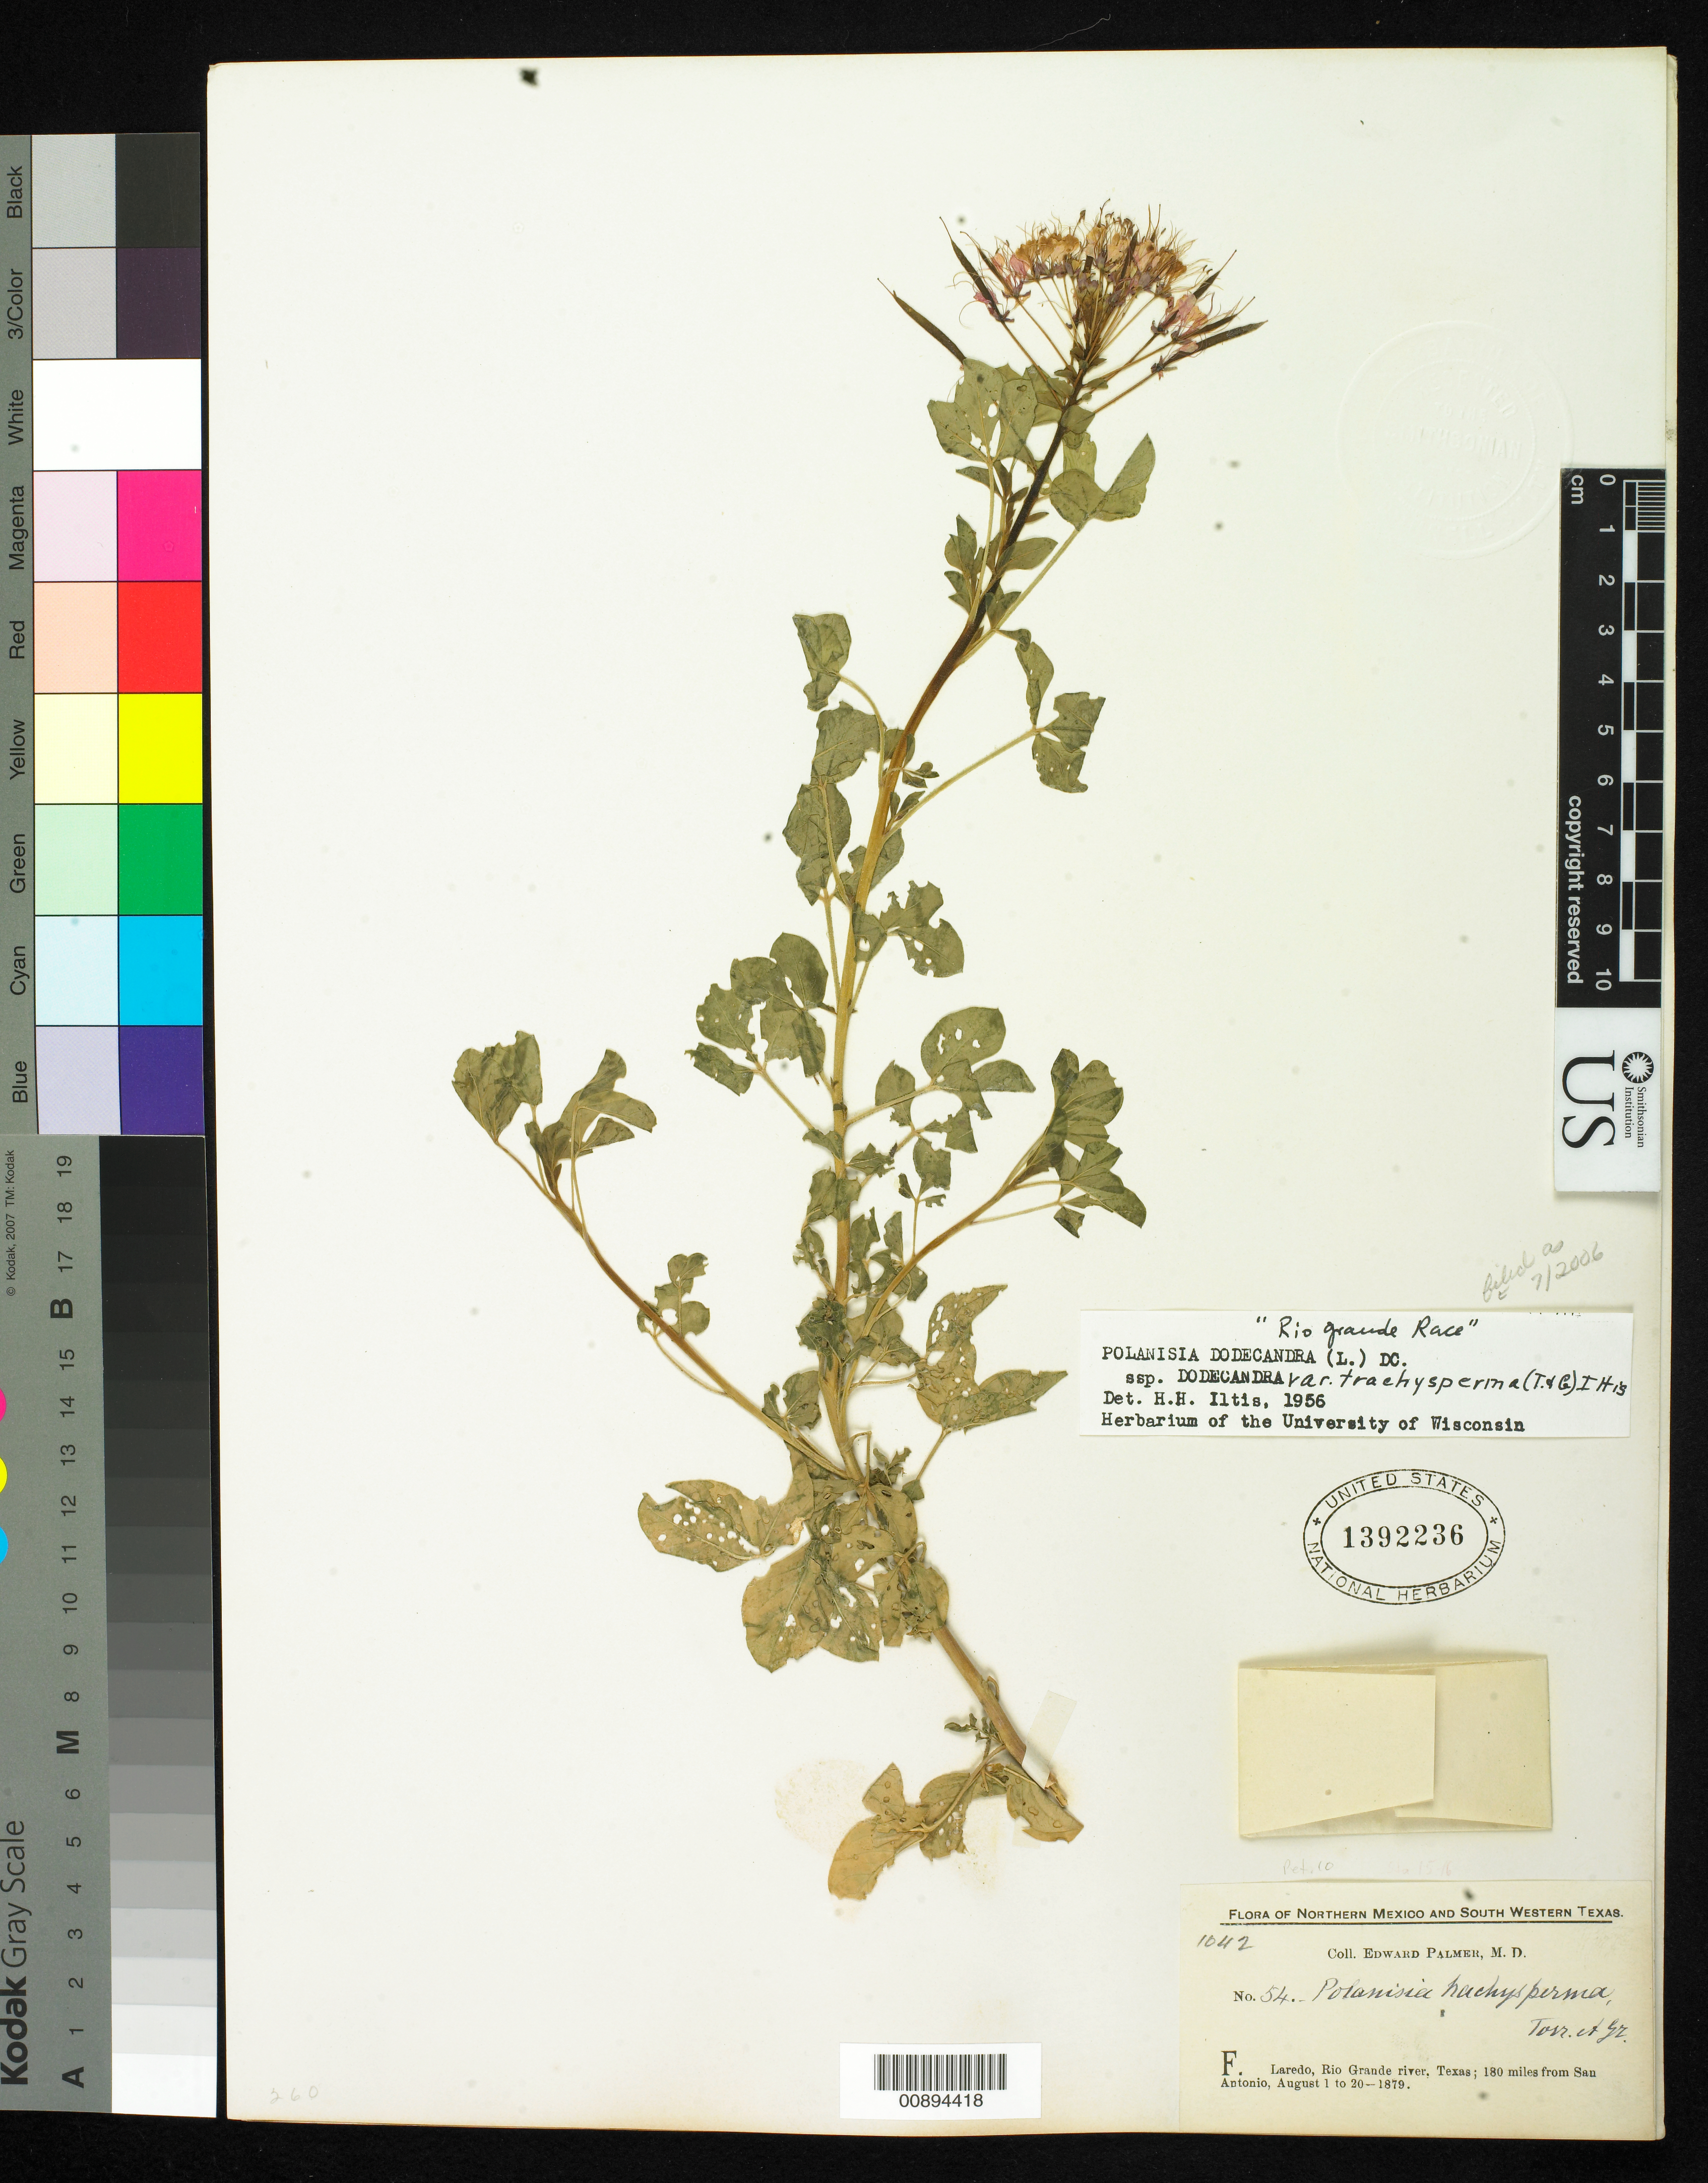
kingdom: Plantae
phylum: Tracheophyta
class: Magnoliopsida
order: Brassicales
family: Cleomaceae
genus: Polanisia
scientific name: Polanisia trachysperma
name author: Torr. & A. Gray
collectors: E. Palmer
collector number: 54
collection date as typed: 01 Aug 1879 to 20 Aug 1879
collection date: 1879-08-01/1879-08-20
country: United States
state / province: Texas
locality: F. Laredo, R Grande river; 180 miles from San Antonio.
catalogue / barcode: US 1392236